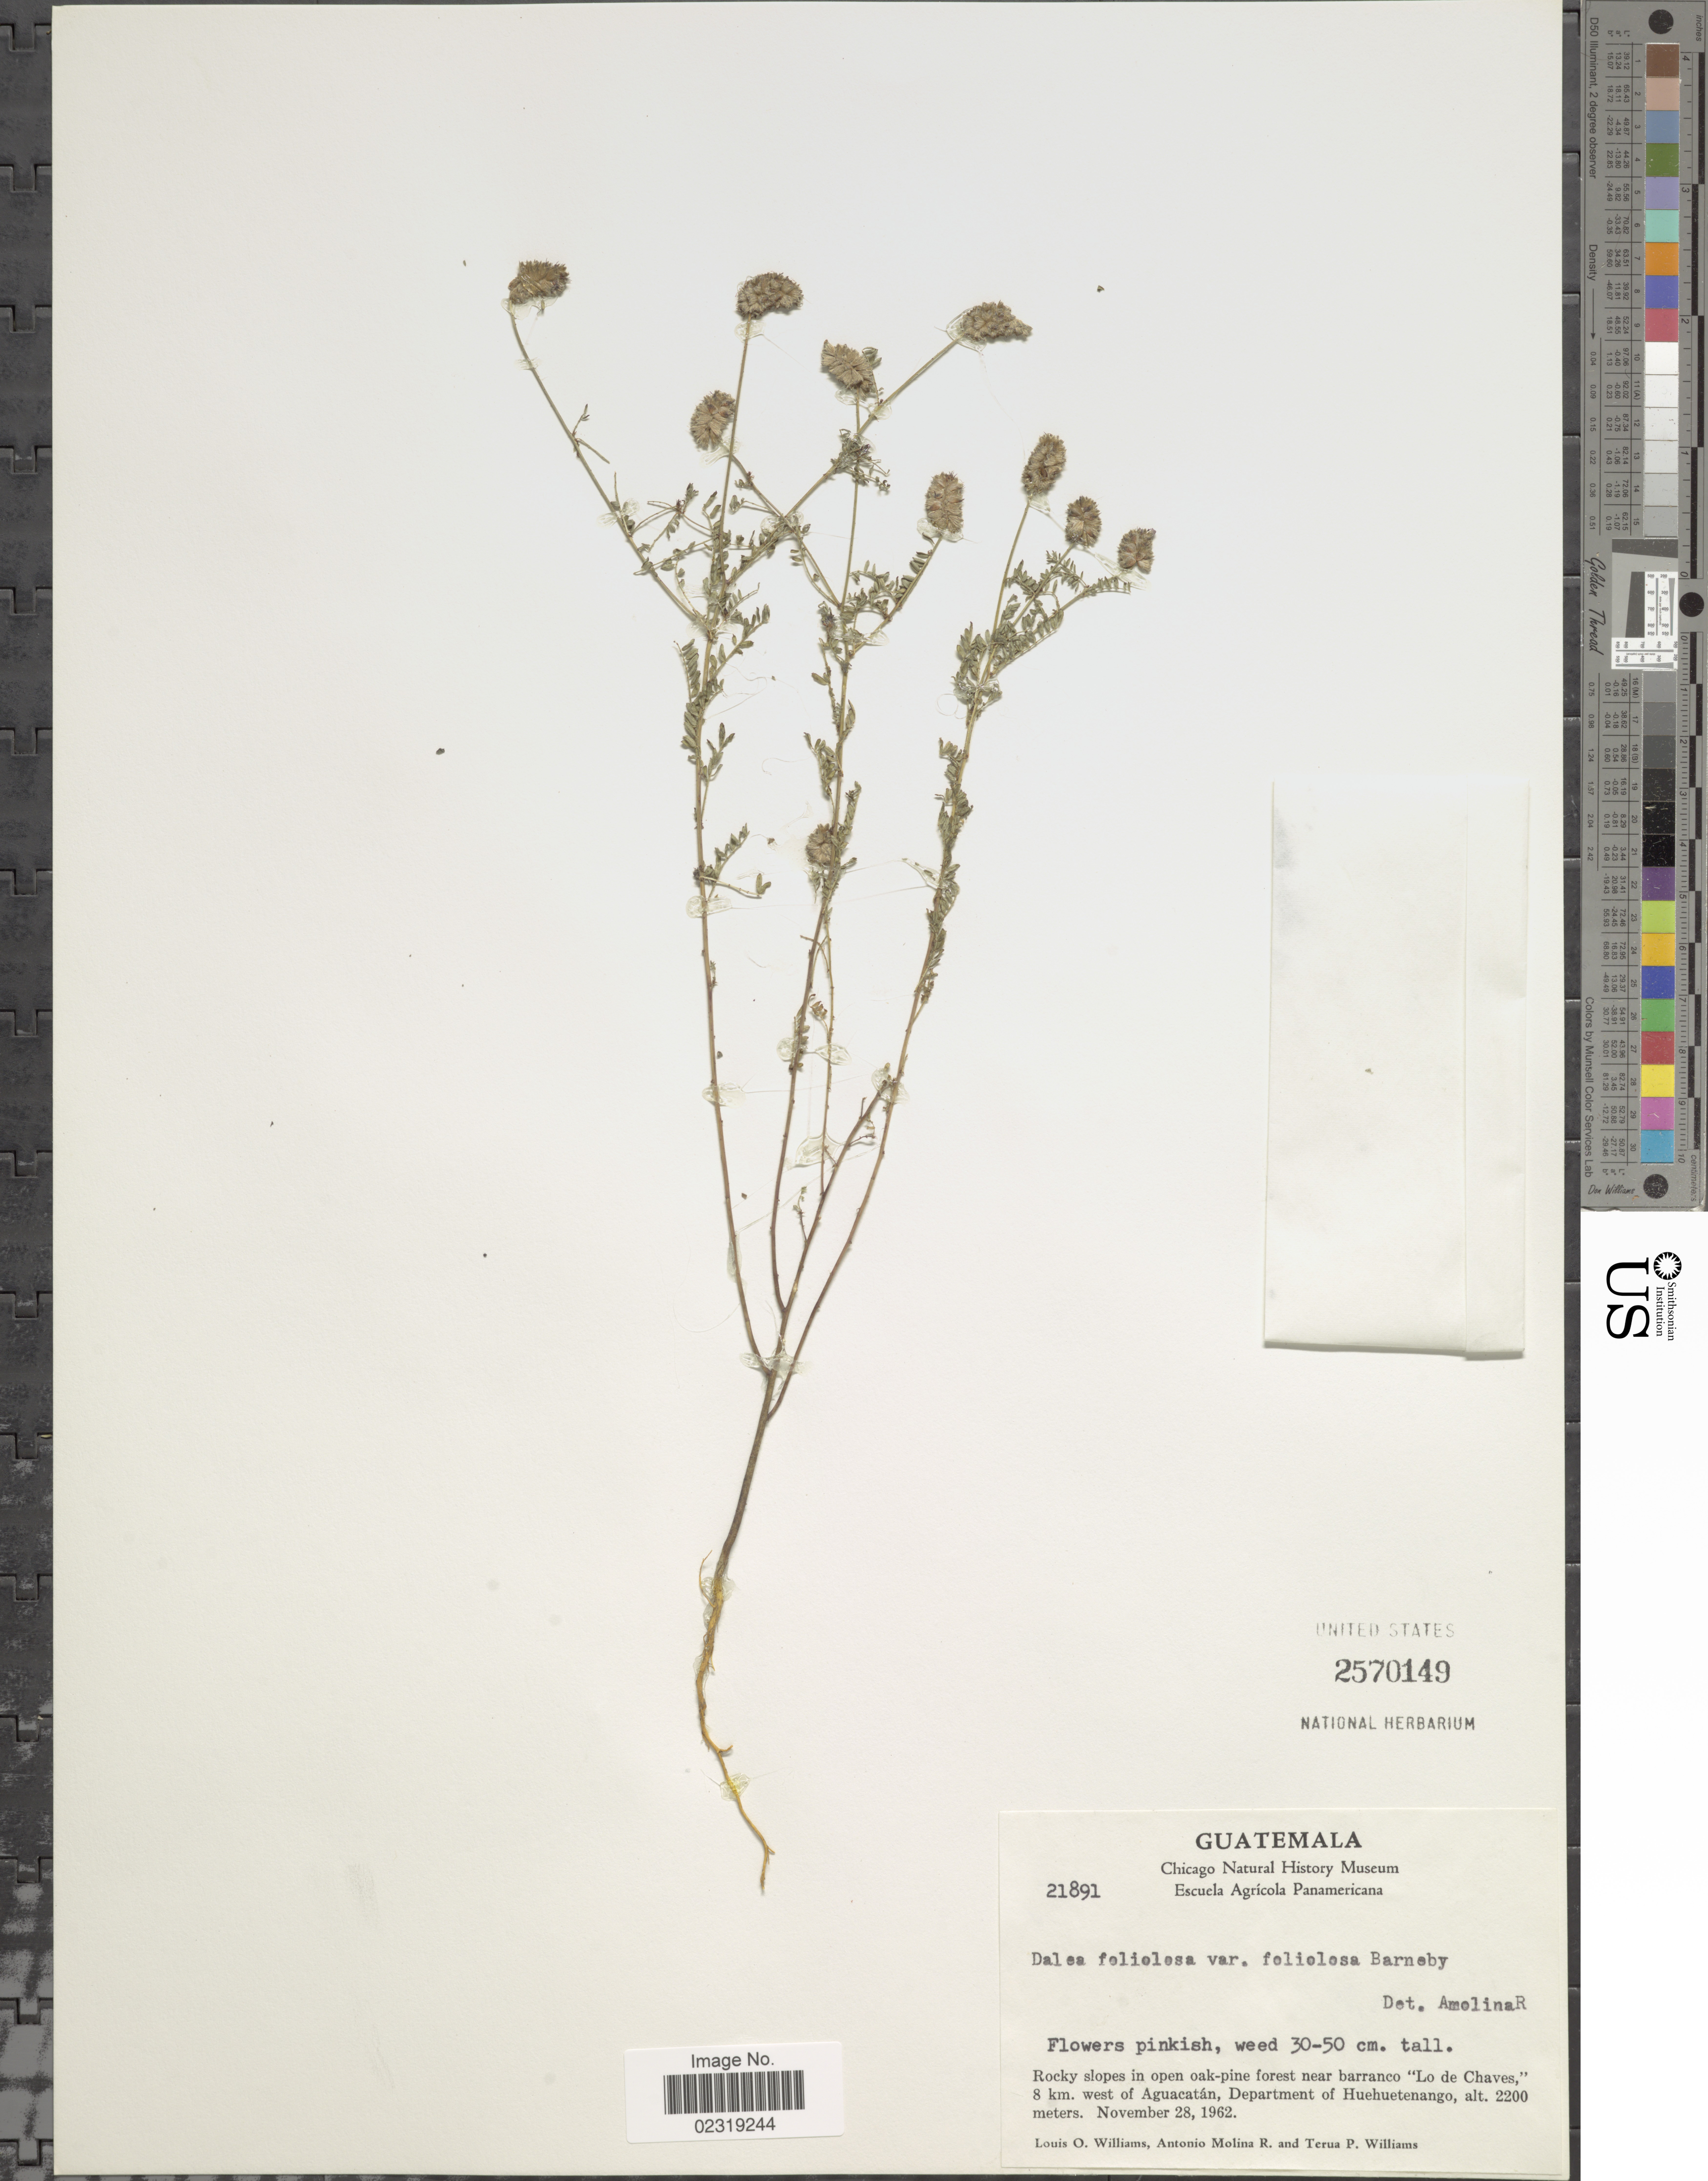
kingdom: Plantae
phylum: Tracheophyta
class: Magnoliopsida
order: Fabales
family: Fabaceae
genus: Dalea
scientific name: Dalea foliolosa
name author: (Aiton) Barneby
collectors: L. O. Williams, A. Molina R. & T. P. Williams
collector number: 21891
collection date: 1962-11-28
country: Guatemala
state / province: Huehuetenango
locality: Rocky slopes in open oak-pine forest near barranco "Lo de Chaves", 8 km. west of Aguacatán, Department of Huehuetenango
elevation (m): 2200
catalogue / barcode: US 2570149